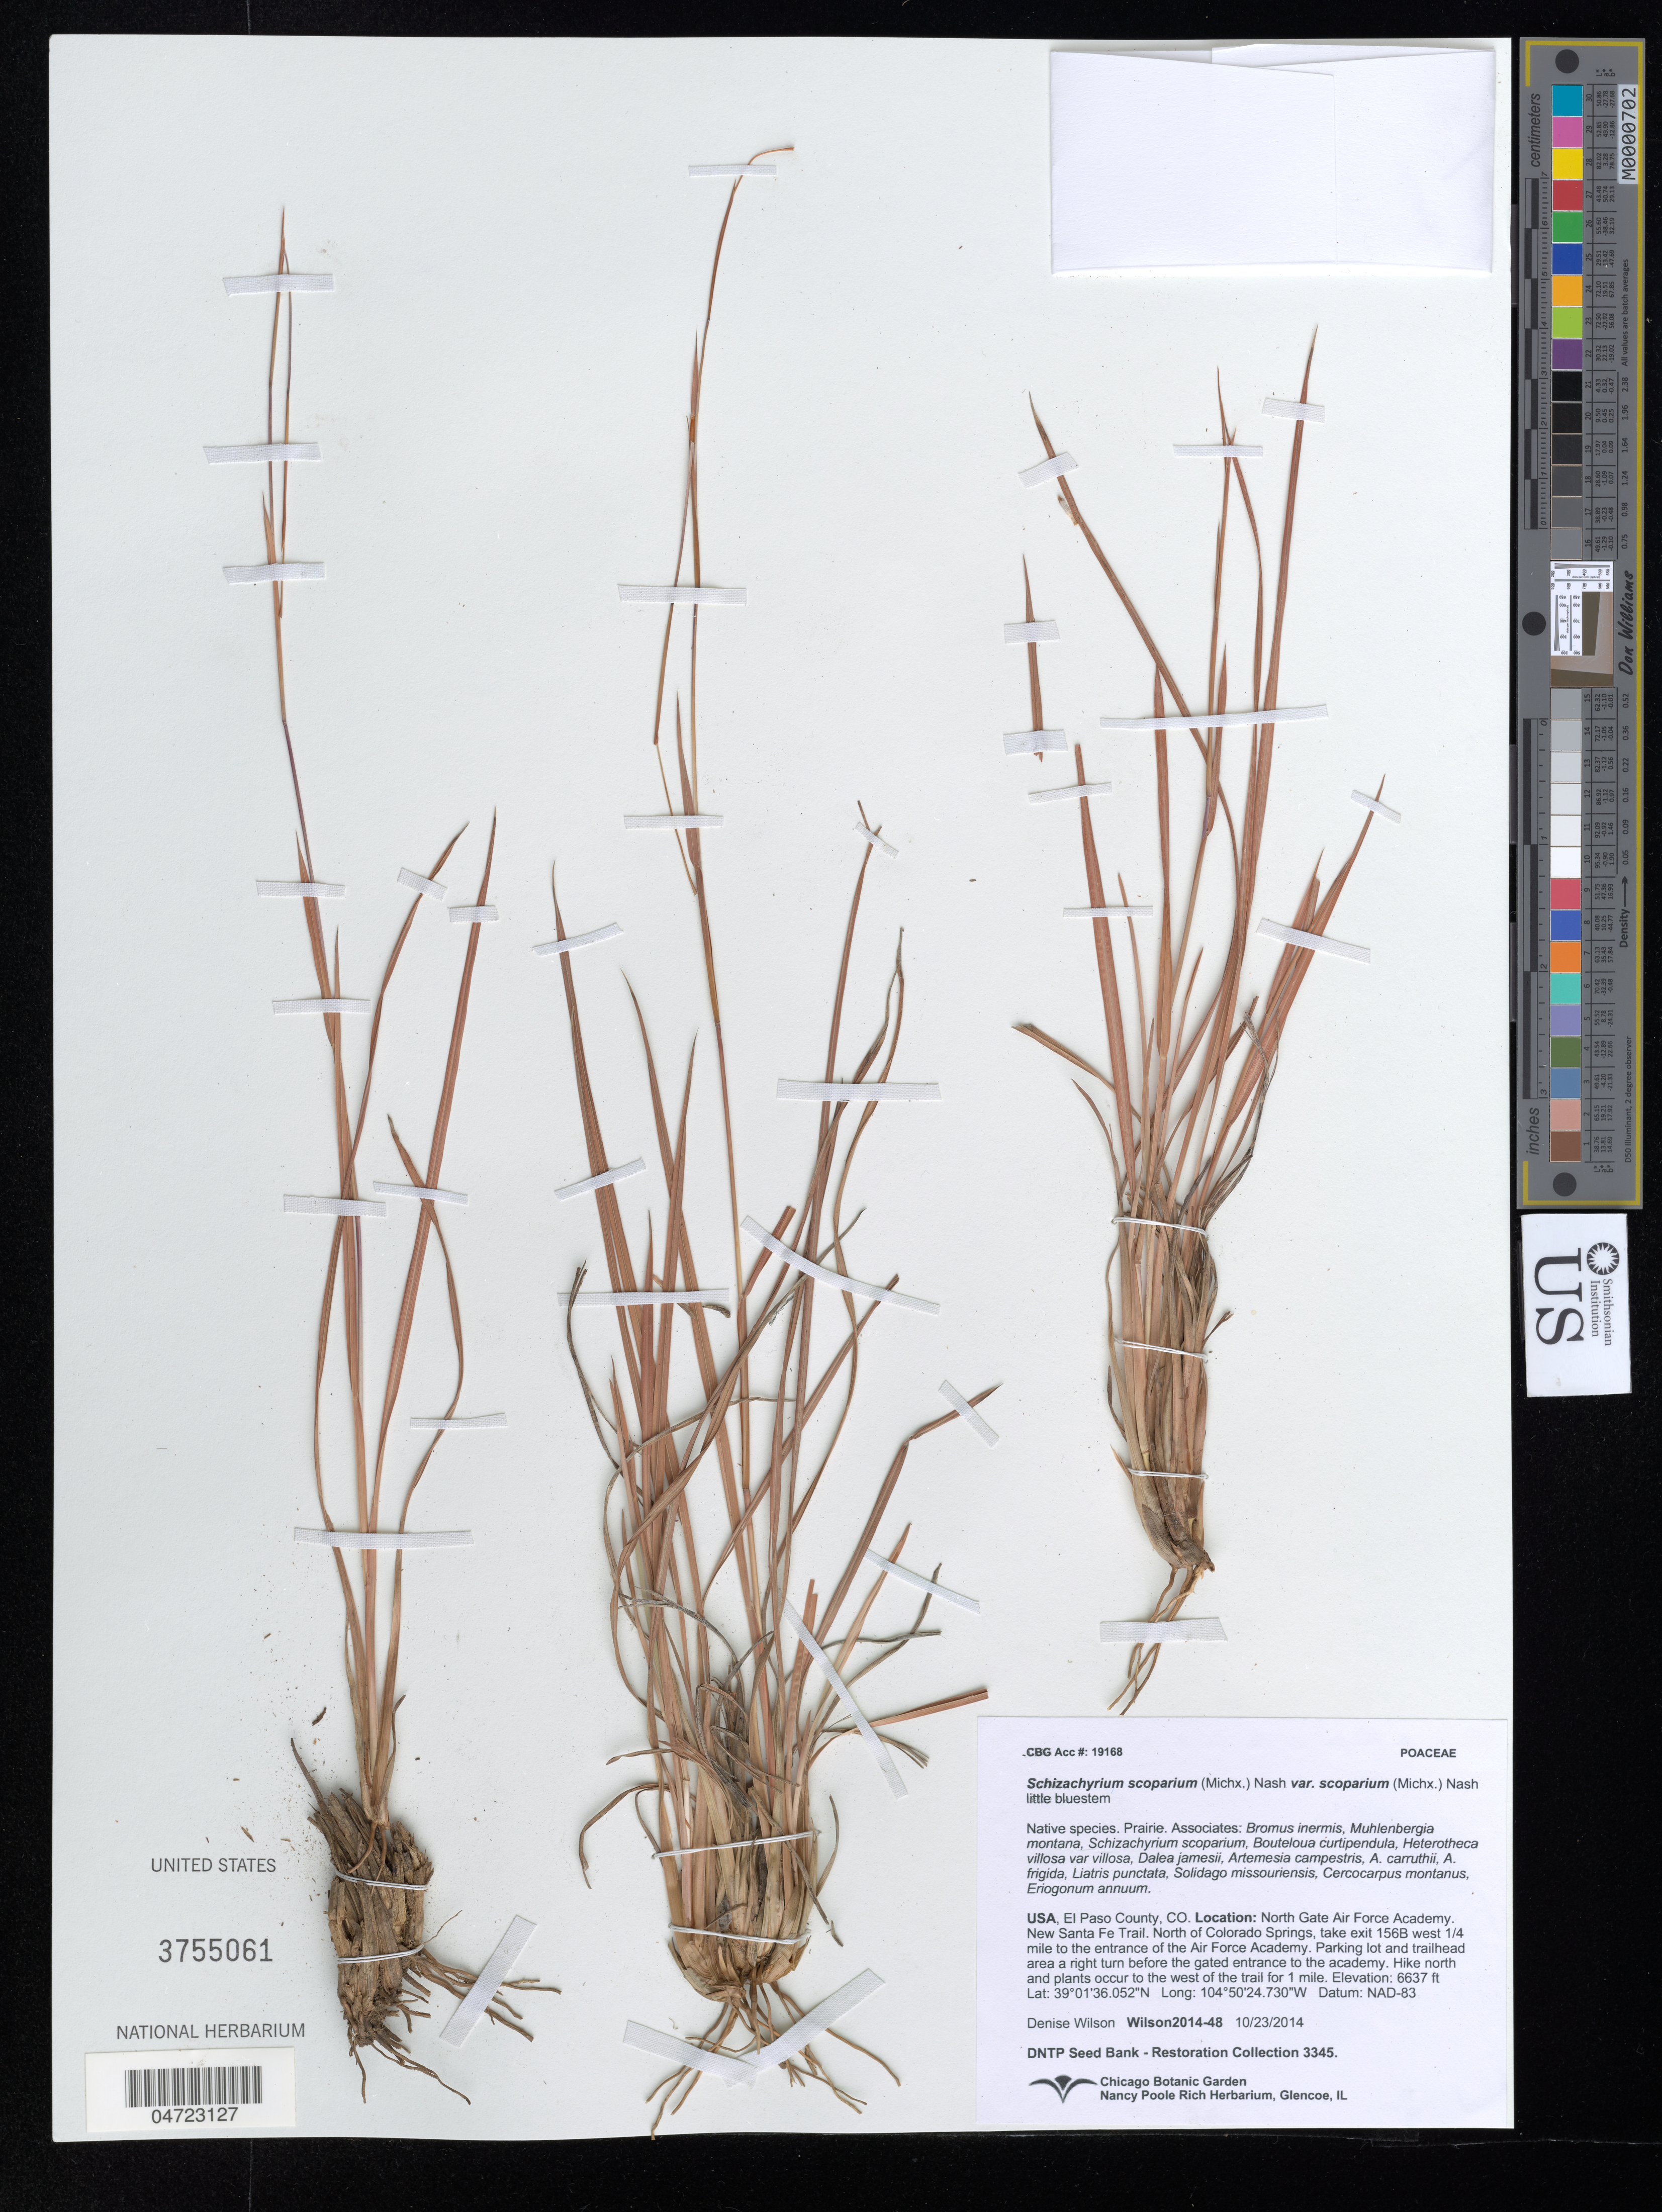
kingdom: Plantae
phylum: Tracheophyta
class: Liliopsida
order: Poales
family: Poaceae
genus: Schizachyrium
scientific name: Schizachyrium scoparium var. scoparium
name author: (Michx.) Nash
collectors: D. Wilson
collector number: Wilson2014-48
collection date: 2014-10-23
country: United States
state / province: Colorado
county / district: El Paso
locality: El Paso County. North Gate Air Force Academy. New Santa Fe Trail. North of Colorado Springs, take exit 156B west 1/4 mile to the entrance of the Air Force Academy. Parking lot and trailhead area a right turn before the gated entrance to the academy. Hike north and plants occur to the west of the trail for 1 mile.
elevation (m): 2023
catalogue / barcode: US 3755061